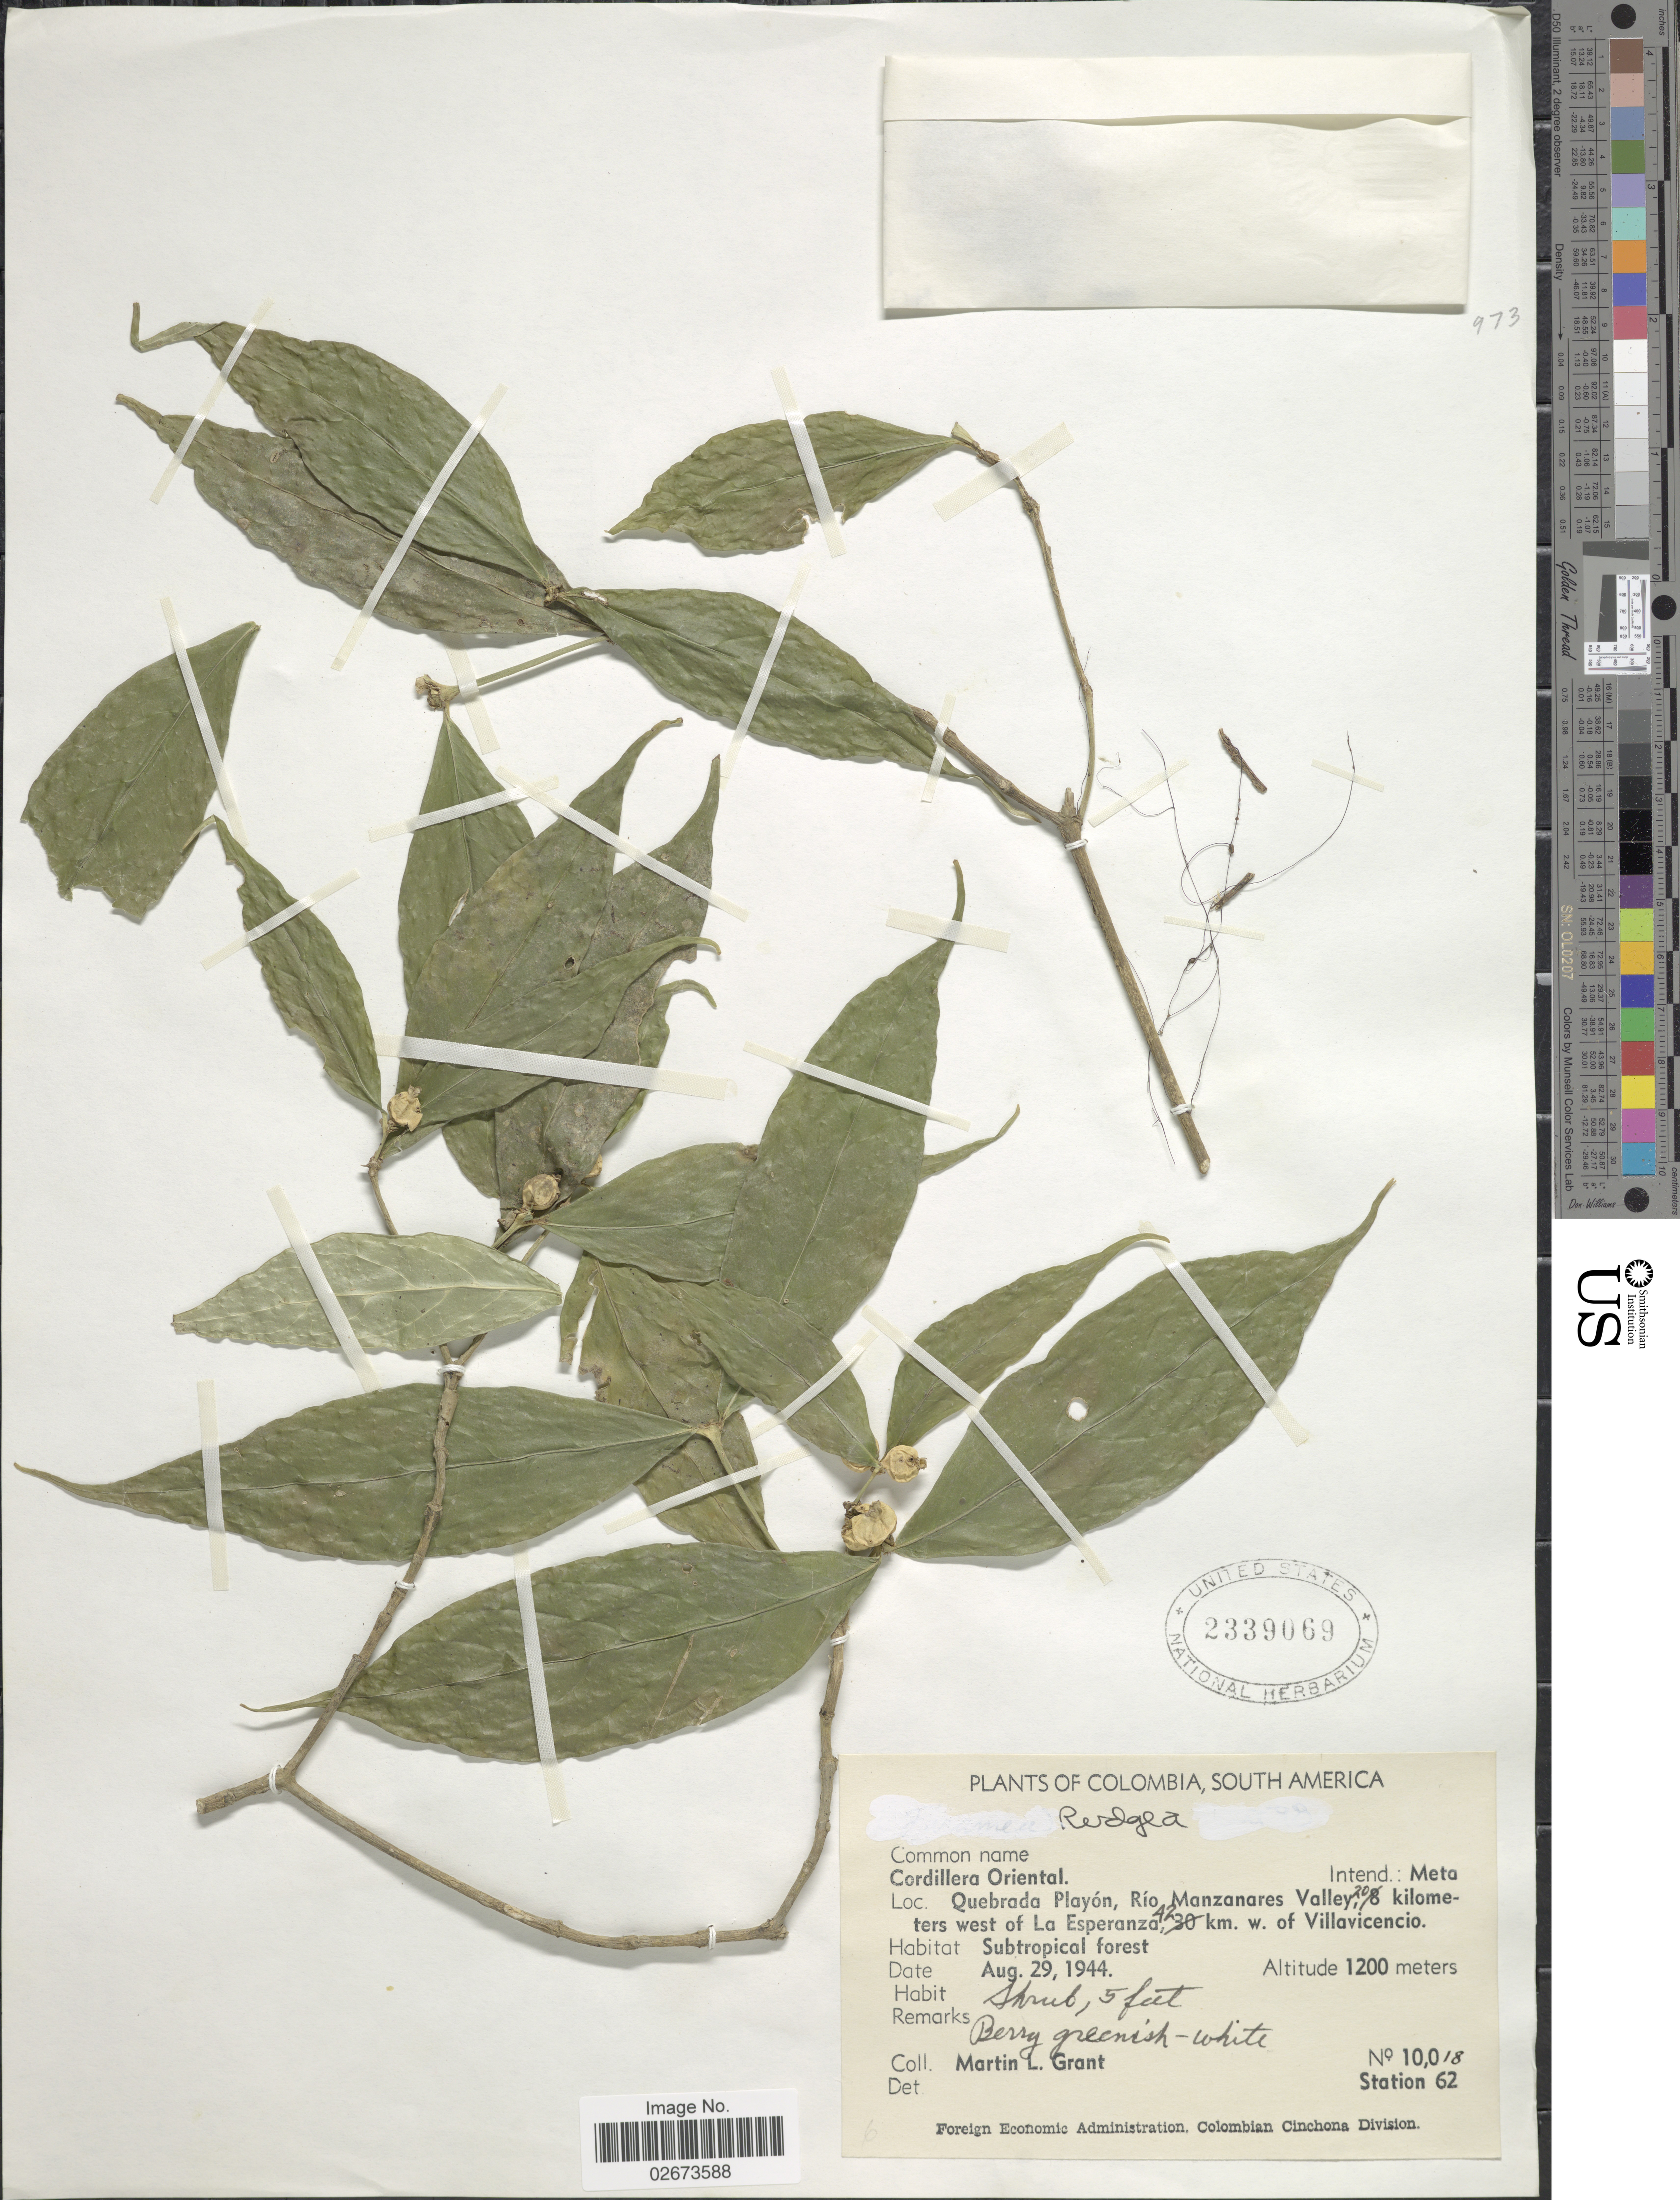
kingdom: Plantae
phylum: Tracheophyta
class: Magnoliopsida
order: Gentianales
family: Rubiaceae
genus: Rudgea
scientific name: Rudgea sp.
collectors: M. L. Grant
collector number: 10018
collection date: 1944-08-29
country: Colombia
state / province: Meta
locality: Cordillera Oriental, Intend.: Meta, Quebrada Playon, Rio Manzanares Valley, 20 kilometers west of La Esperanzam 42 km. w. of Villavicencio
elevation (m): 1200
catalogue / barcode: US 2339069